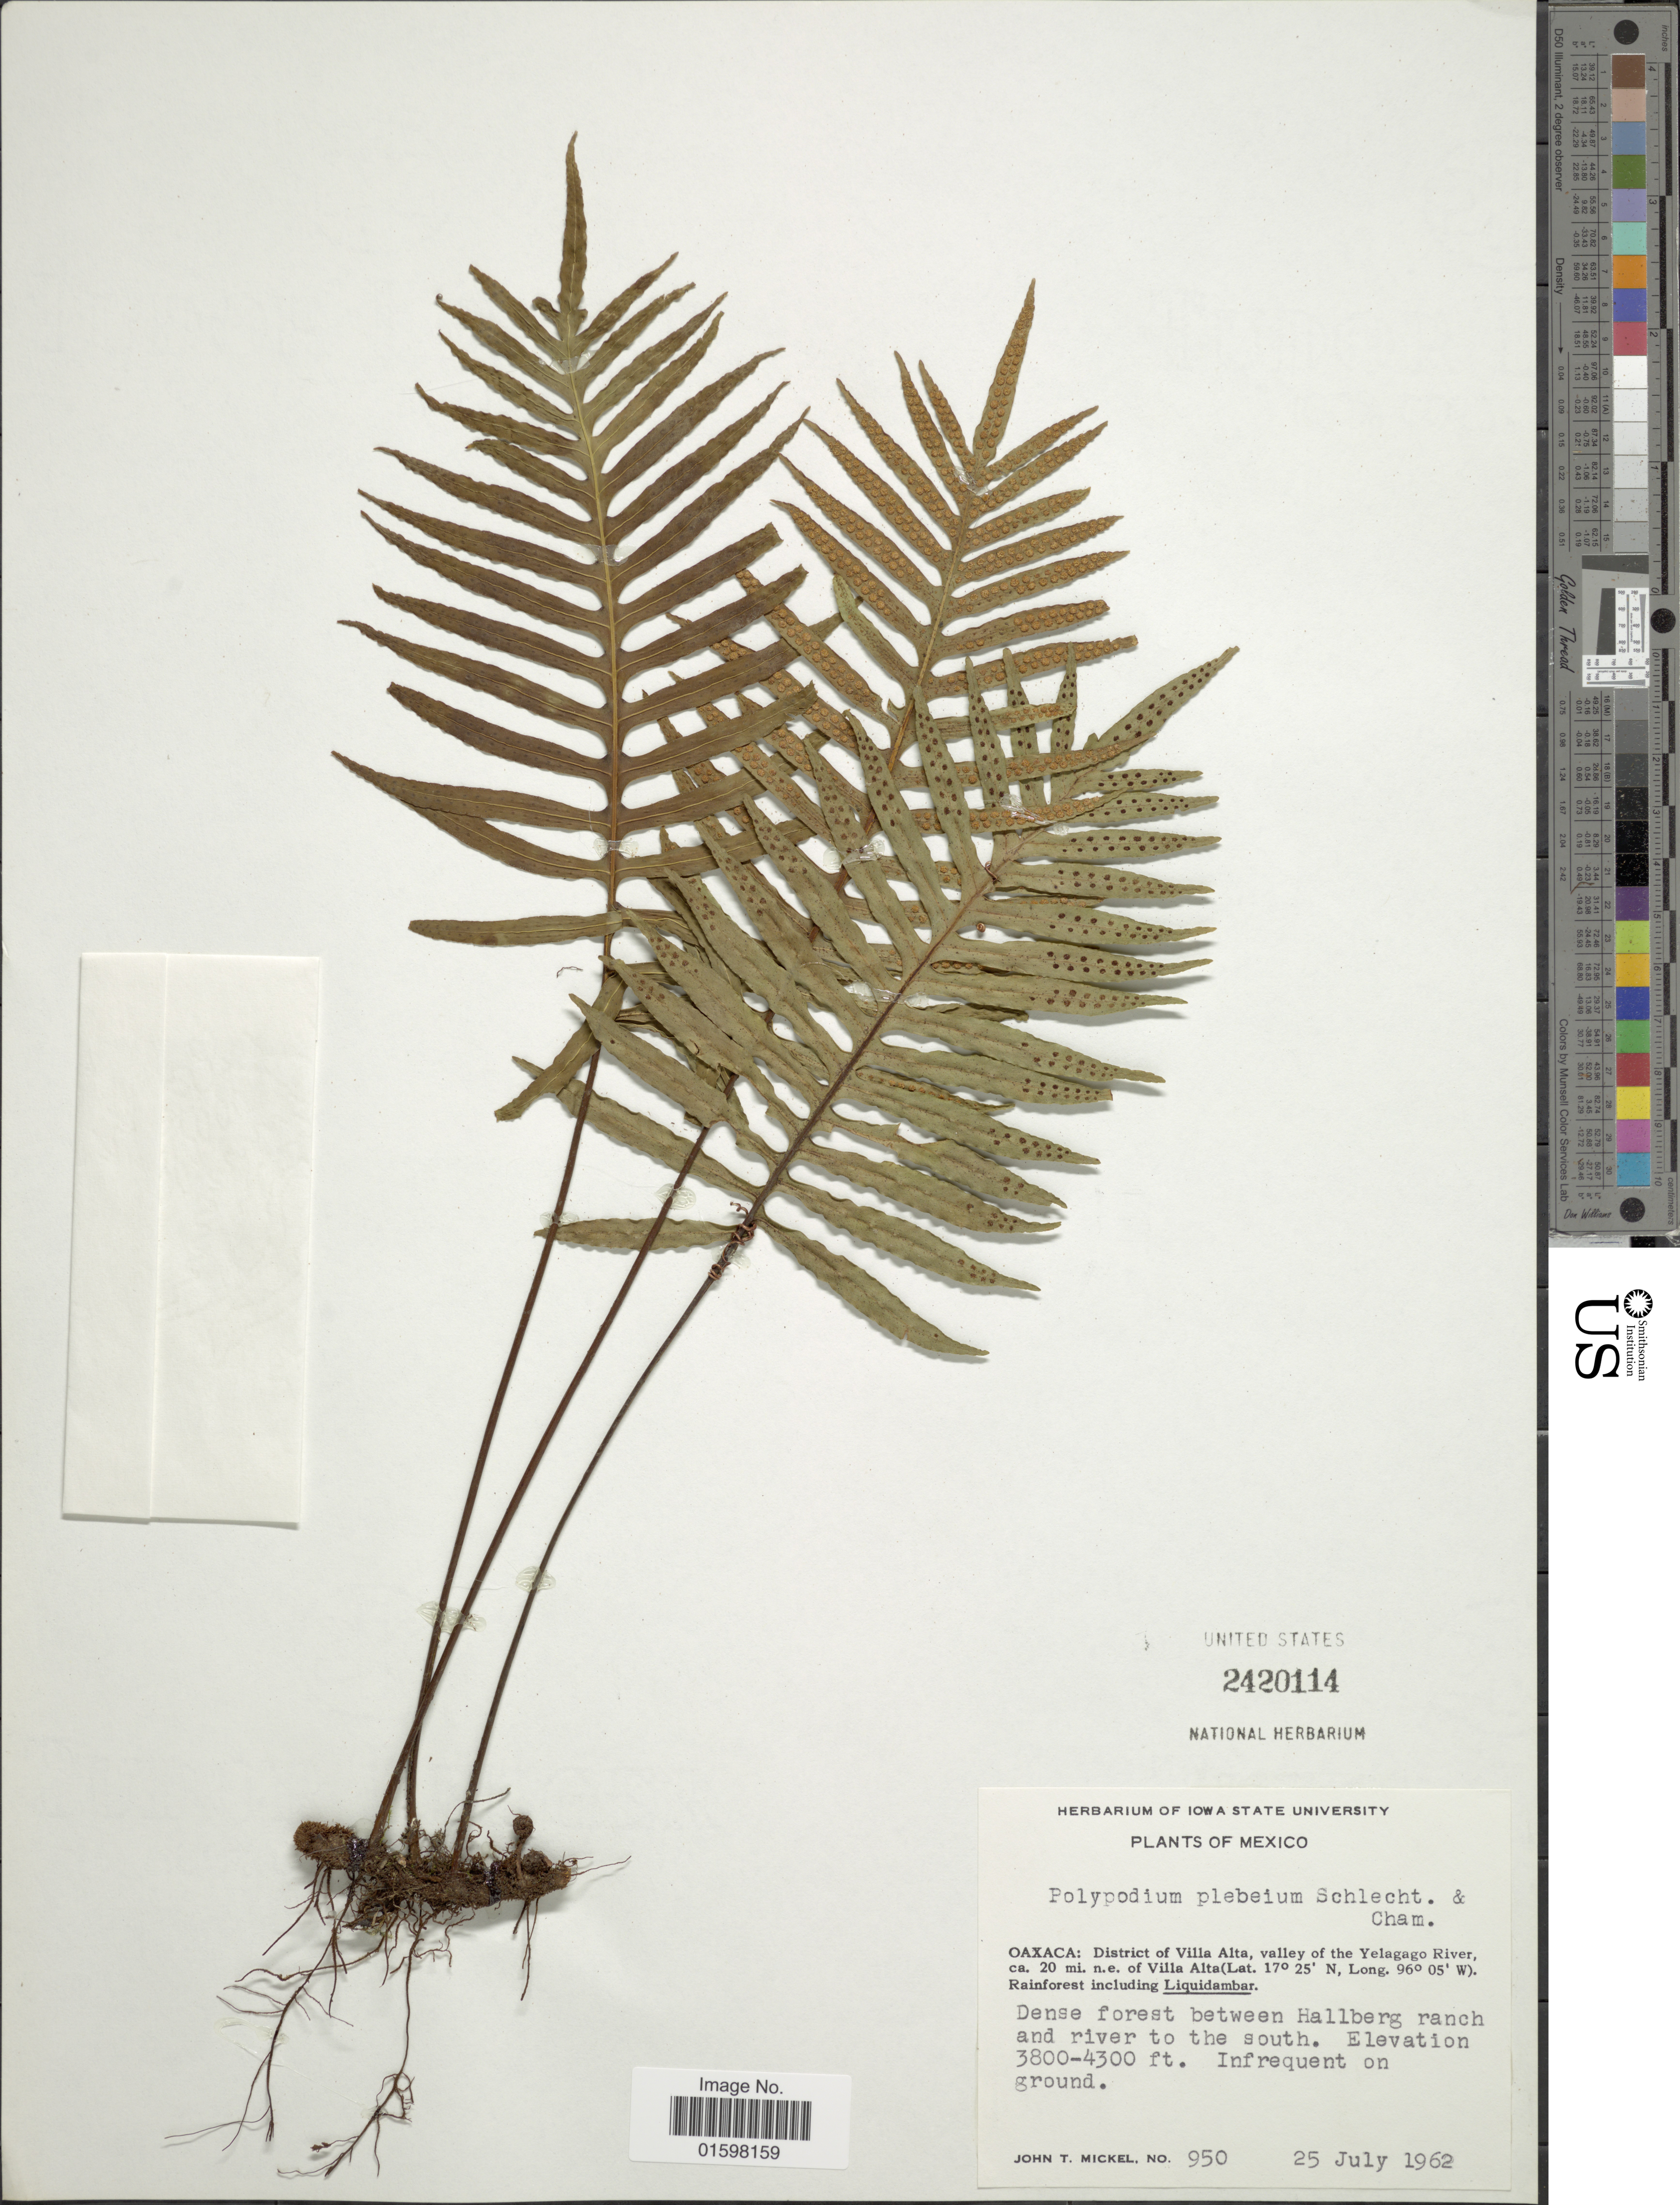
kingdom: Plantae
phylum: Tracheophyta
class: Polypodiopsida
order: Polypodiales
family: Polypodiaceae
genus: Pleopeltis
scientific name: Pleopeltis plebeia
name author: (Schltdl. ex Cham.) A.R. Sm. & Tejero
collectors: J. T. Mickel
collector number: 950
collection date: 1962-07-25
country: Mexico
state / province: Oaxaca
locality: Oaxaca: District of Villa Alta, valley of the Yelagago River, 20 mi. n.e. of Villa Alta. Dense forest between Hallberg Ranch and river to the south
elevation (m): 1158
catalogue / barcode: US 2420114